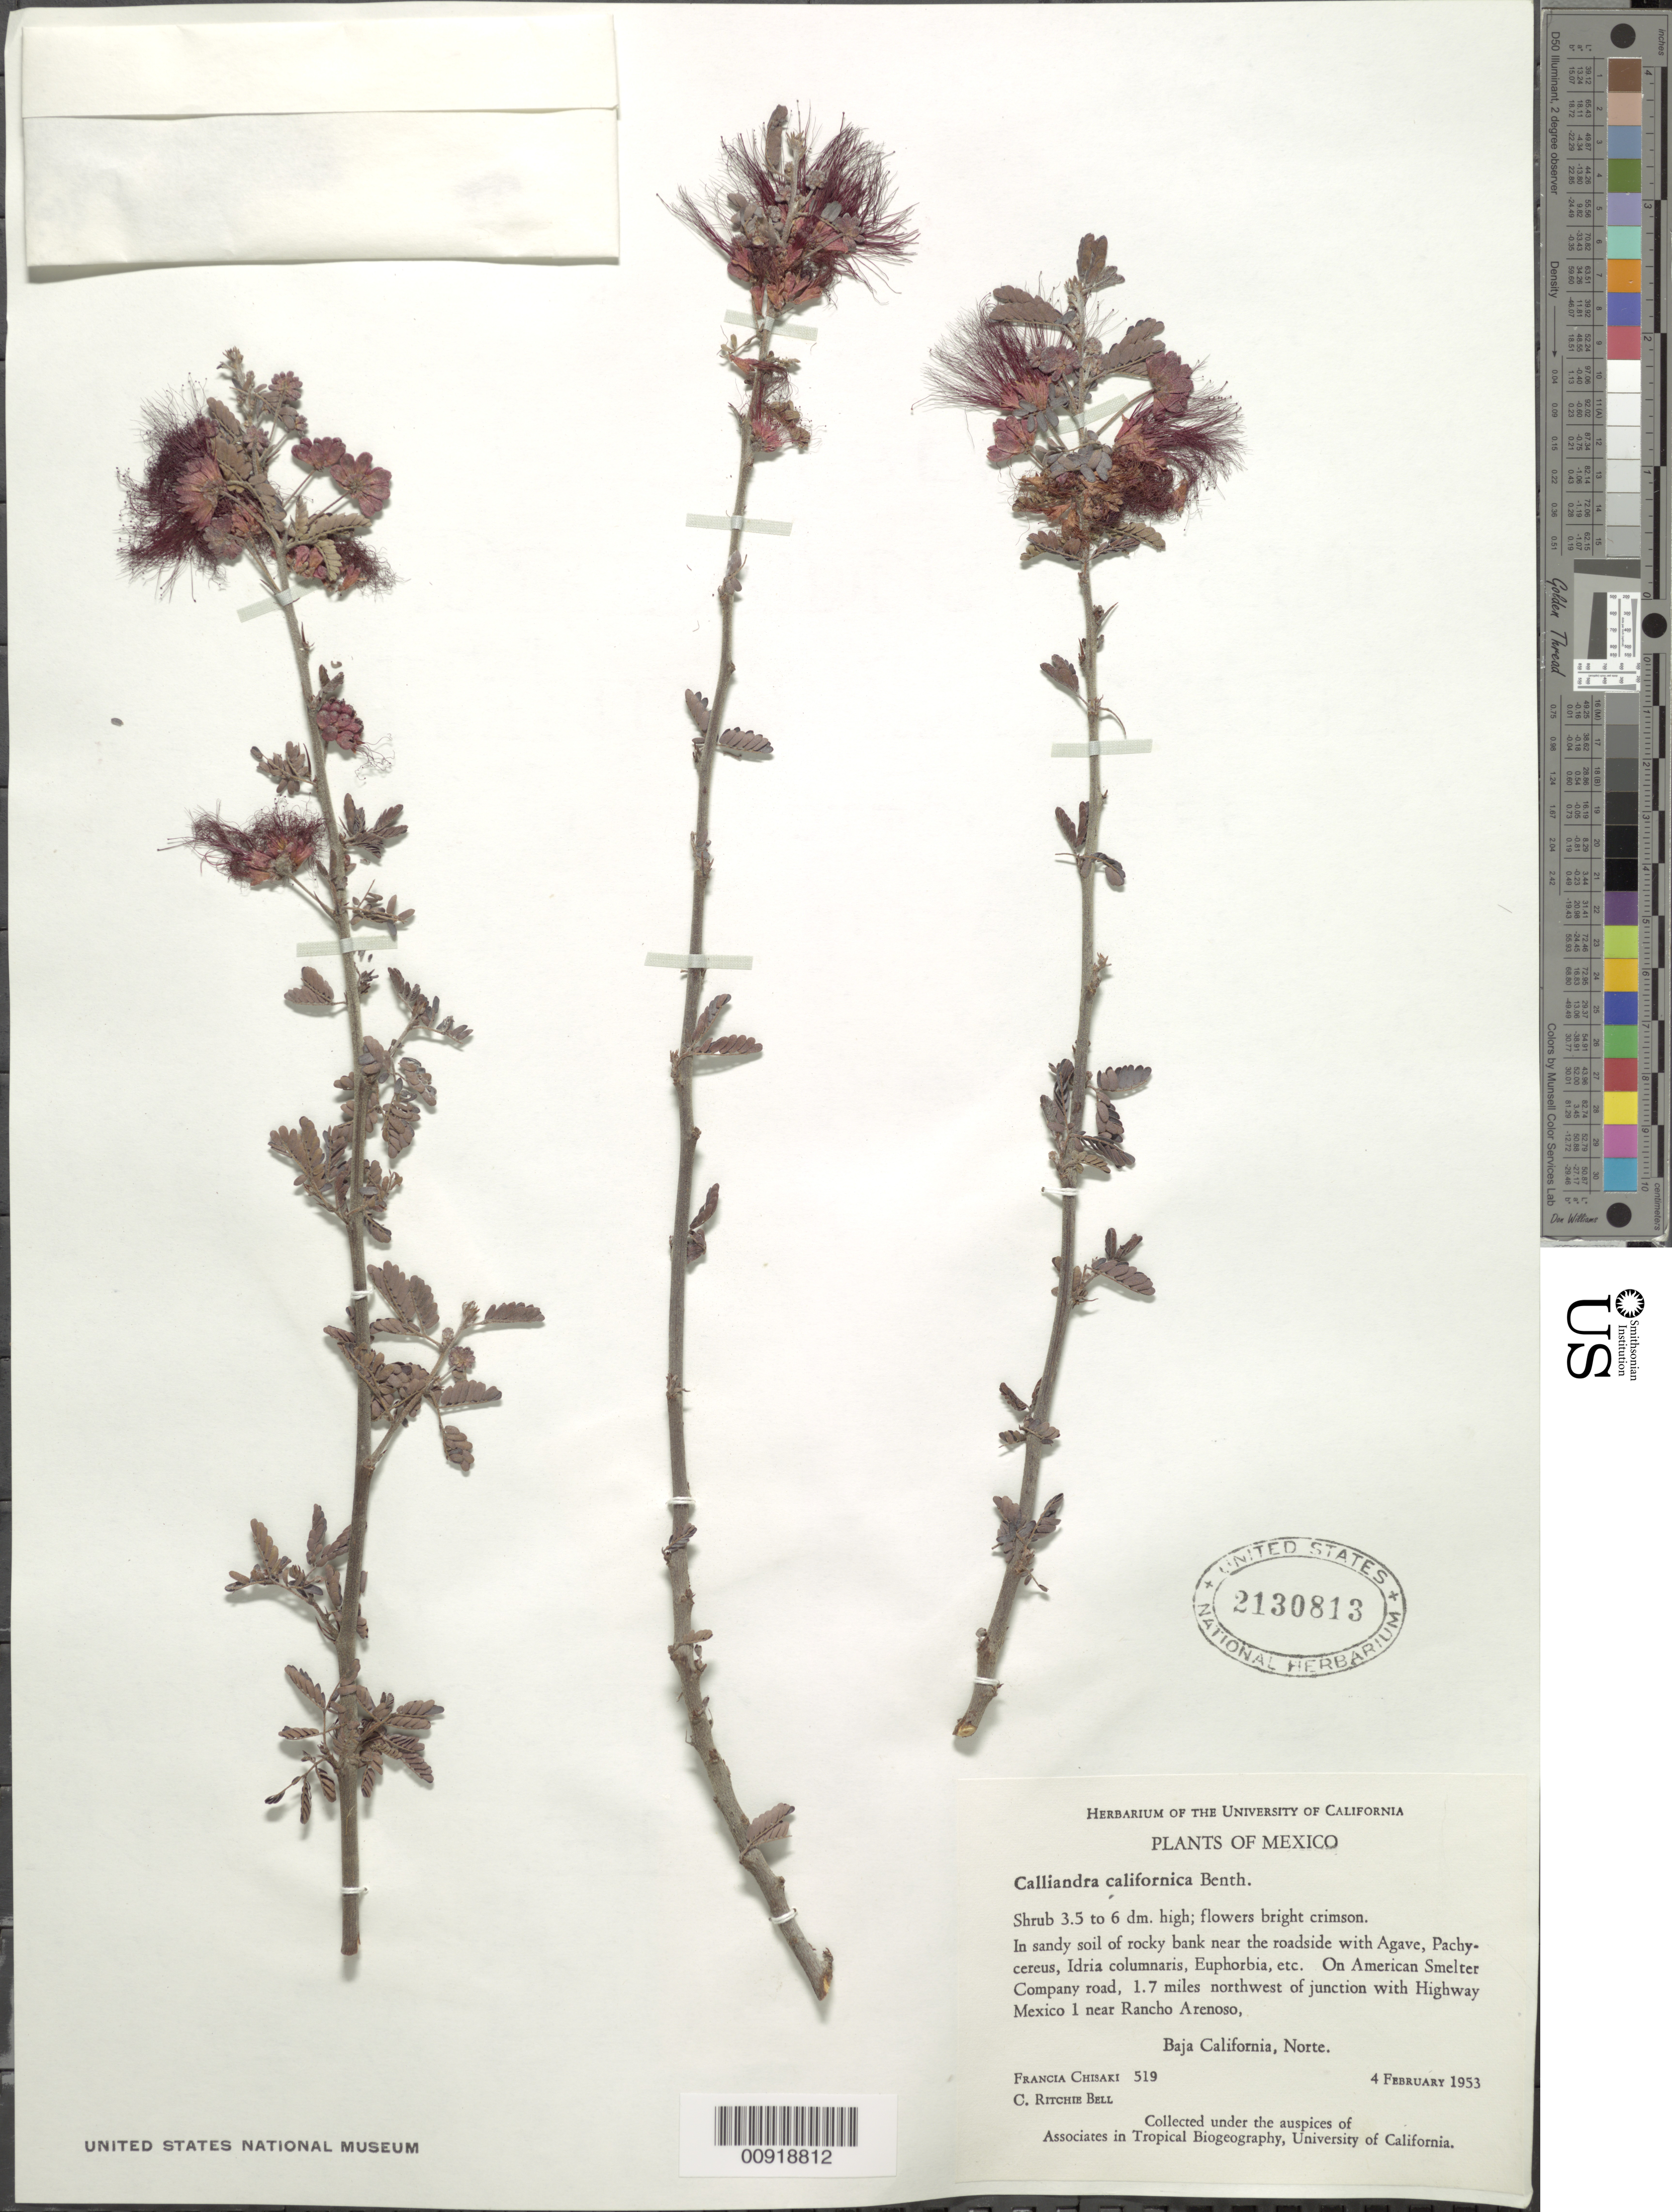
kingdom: Plantae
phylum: Tracheophyta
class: Magnoliopsida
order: Fabales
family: Fabaceae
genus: Calliandra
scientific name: Calliandra californica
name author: Benth.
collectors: F. Chisaki & C. R. Bell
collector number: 519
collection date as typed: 04 Feb 1953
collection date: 1953-02-04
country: Mexico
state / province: Baja California Norte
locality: On American Smelter Company road, 1.7 miles northwest of junction with Highway Mexico 1 near Rancho Arenoso. Baja California, Norte.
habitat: In sandy soil of rocky bank near the roadside with Agave, Pachycereus, Idria columnaris, Euphorbia, etc.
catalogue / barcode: US 2130813